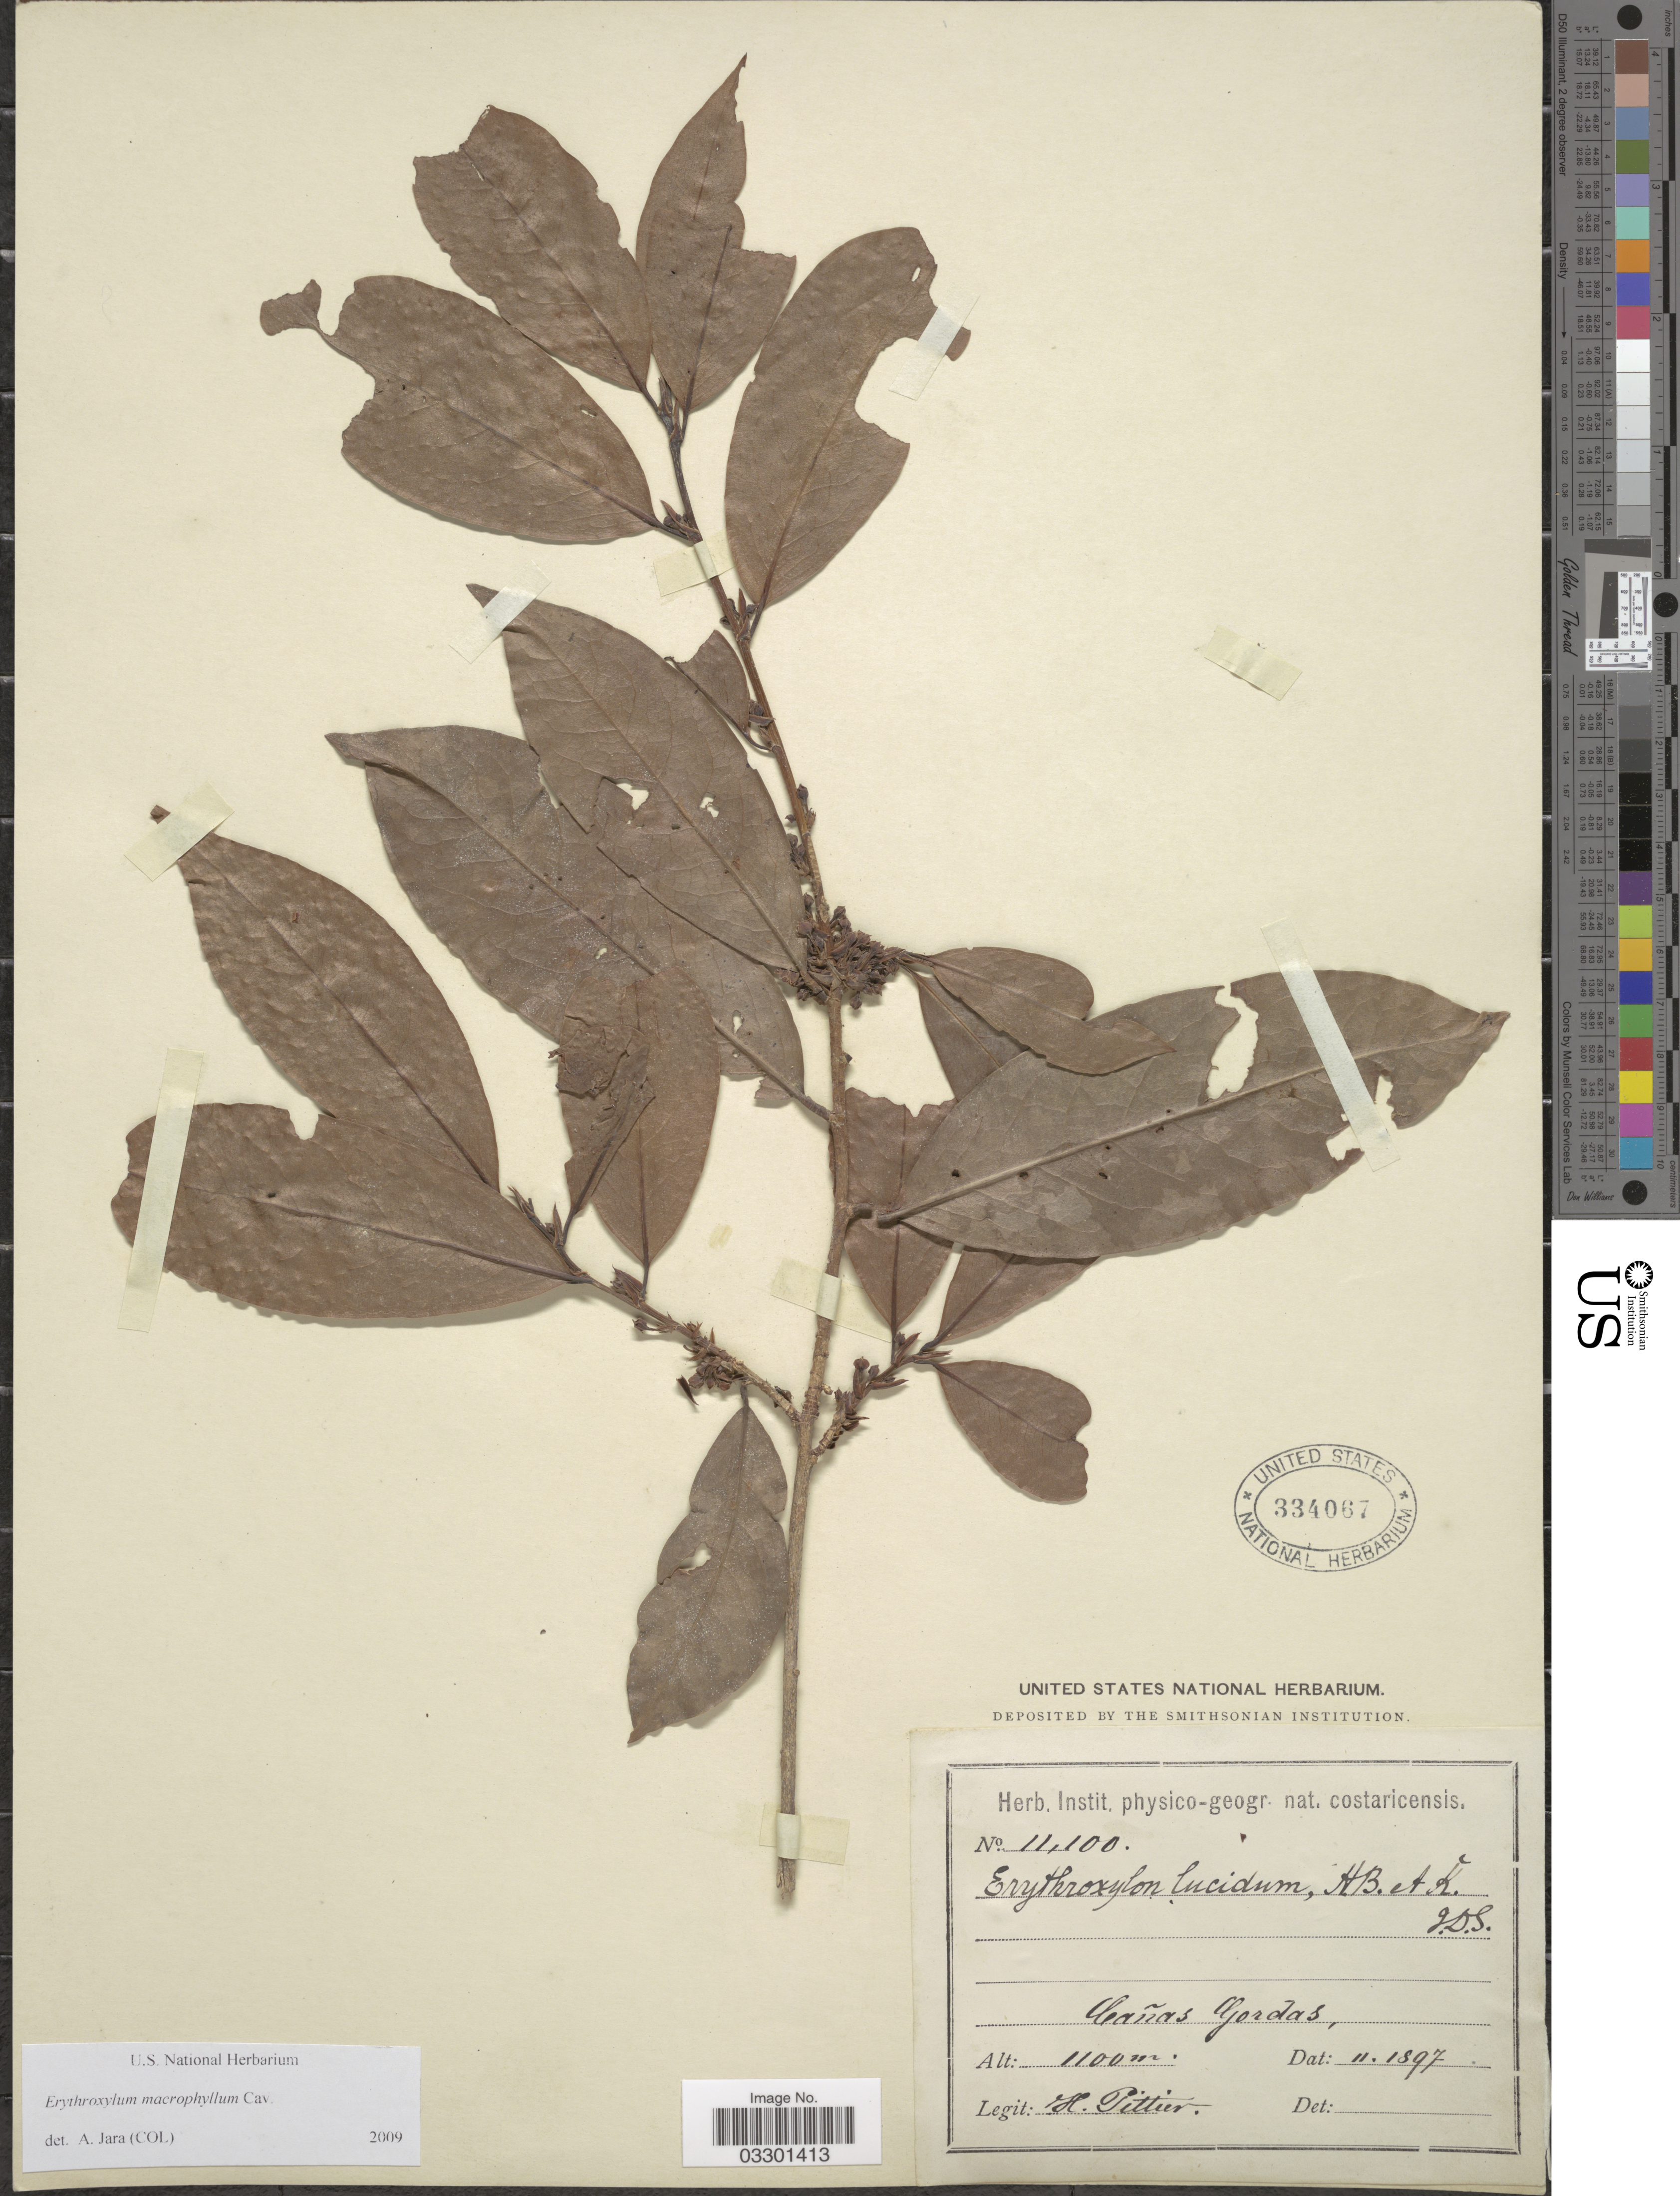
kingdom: Plantae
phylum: Tracheophyta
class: Magnoliopsida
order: Malpighiales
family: Erythroxylaceae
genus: Erythroxylum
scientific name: Erythroxylum macrophyllum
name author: Cav.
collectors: H. F. Pittier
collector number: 11100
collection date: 1897-02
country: Costa Rica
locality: Cañas Gordas.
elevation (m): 1100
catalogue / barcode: US 334067